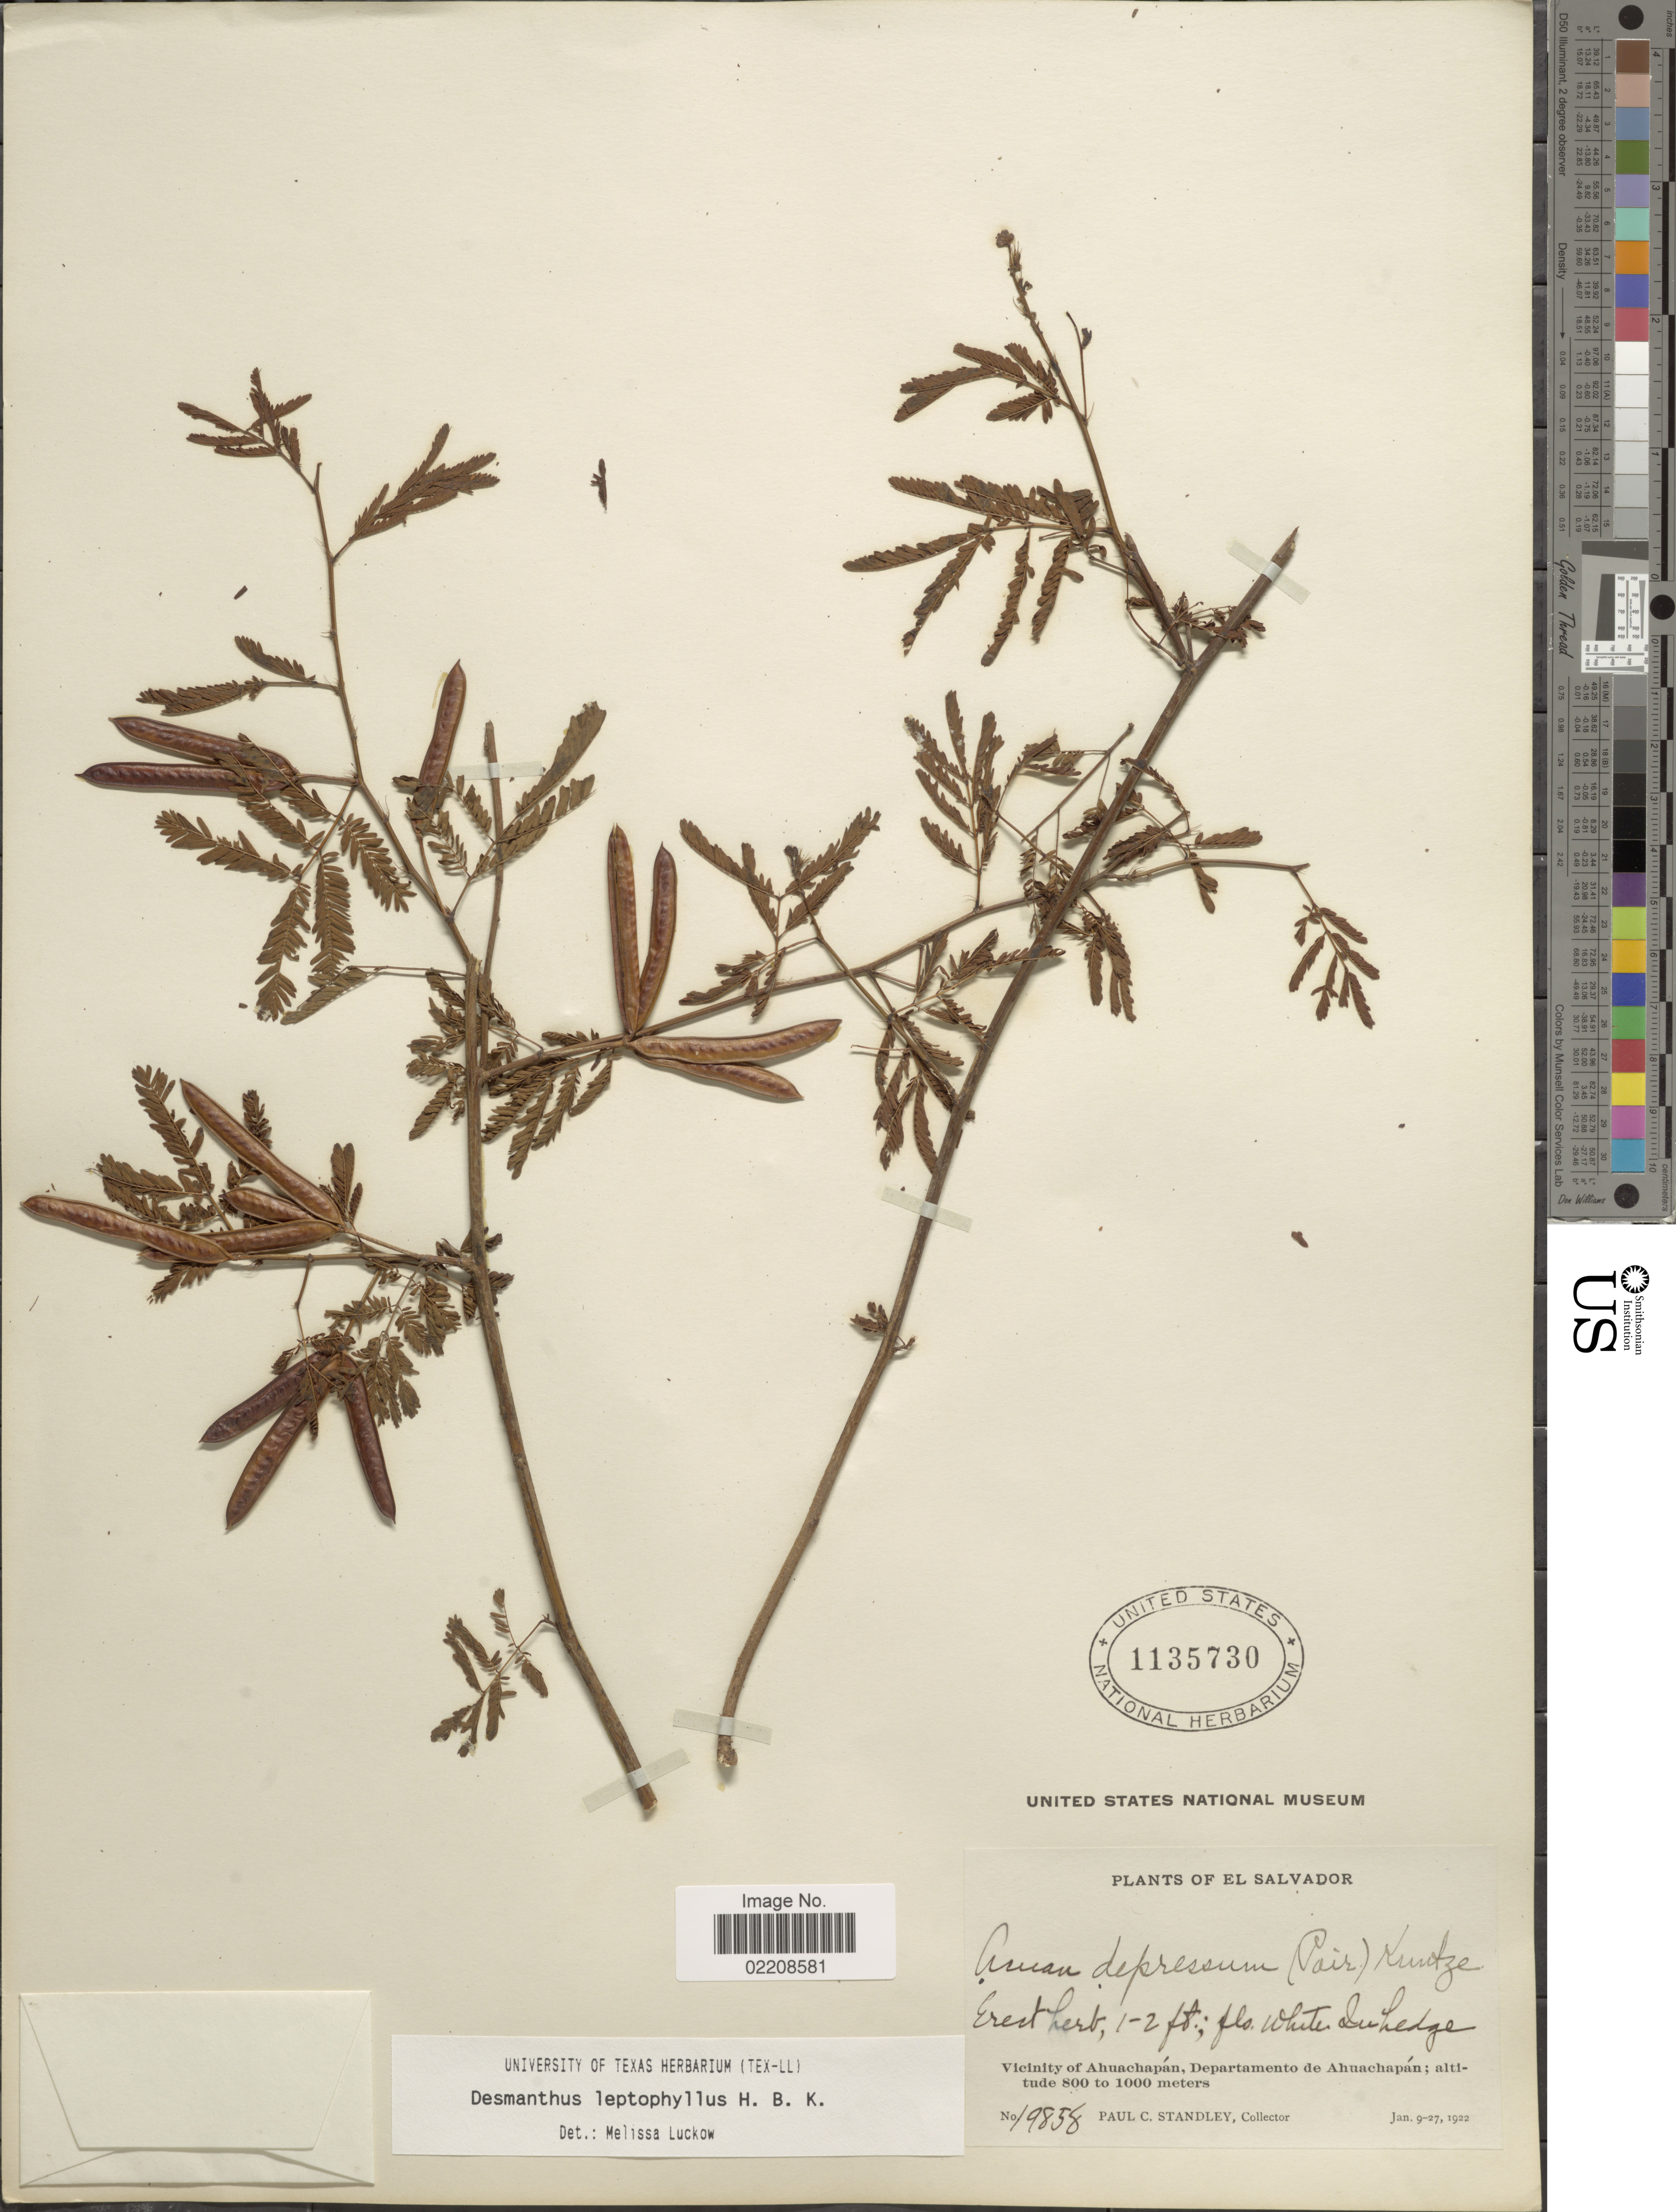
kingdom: Plantae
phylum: Tracheophyta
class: Magnoliopsida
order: Fabales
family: Fabaceae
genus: Desmanthus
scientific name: Desmanthus leptophyllus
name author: Kunth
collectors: P. C. Standley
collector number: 19858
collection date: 1922-01-09/1922-01-27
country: El Salvador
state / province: Ahuachapan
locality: Vicinity of Ahuachapán, Departamento de Ahuachapán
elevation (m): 800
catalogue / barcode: US 1135730